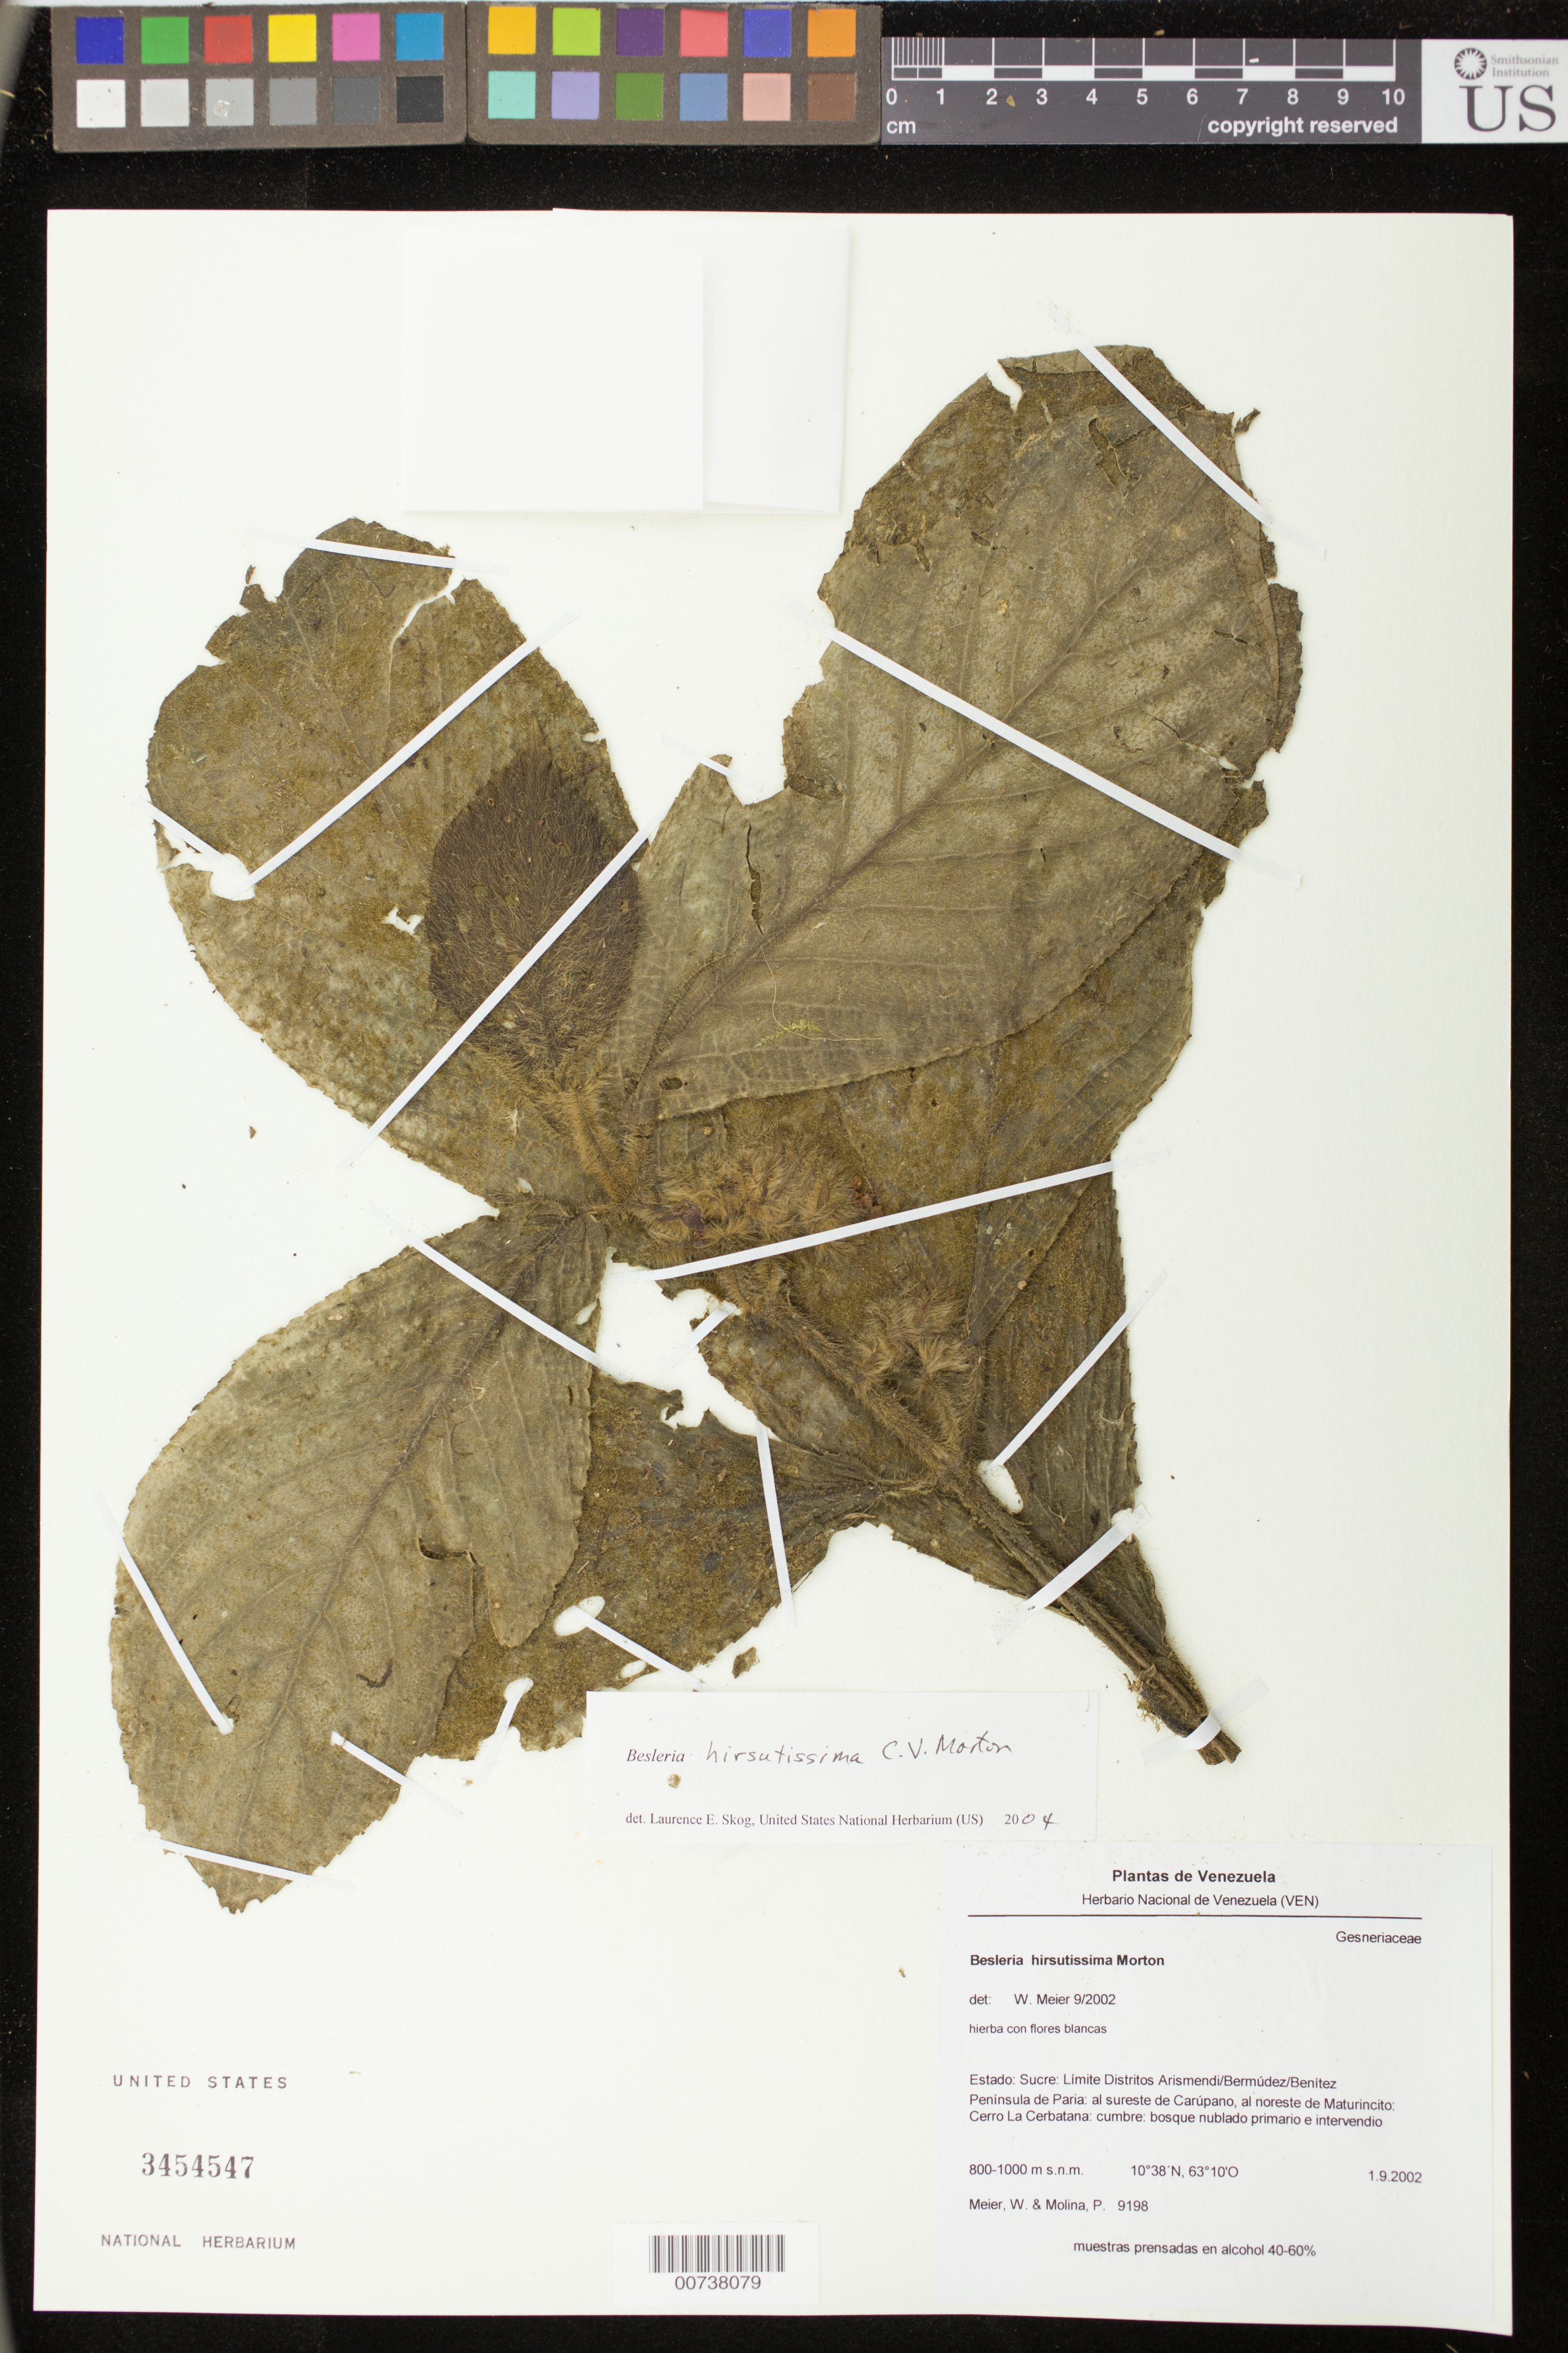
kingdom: Plantae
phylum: Tracheophyta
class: Magnoliopsida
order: Lamiales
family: Gesneriaceae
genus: Besleria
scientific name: Besleria hirsutissima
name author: (Benth.) Fritsch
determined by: Skog, Laurence E.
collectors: W. Meier & P. Molina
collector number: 9198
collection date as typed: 01 Sep 2002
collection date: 2002-09-01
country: Venezuela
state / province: Sucre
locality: Limite Distritos Arismendi/Bermúdez/Benítez Peninsula de Paria, al sureste de Carúpano, al noreste de Maturincito, Cerro La Cerbatana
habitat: Cumbre: bosque nublado primario e intervendio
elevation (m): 800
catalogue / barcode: US 3454547